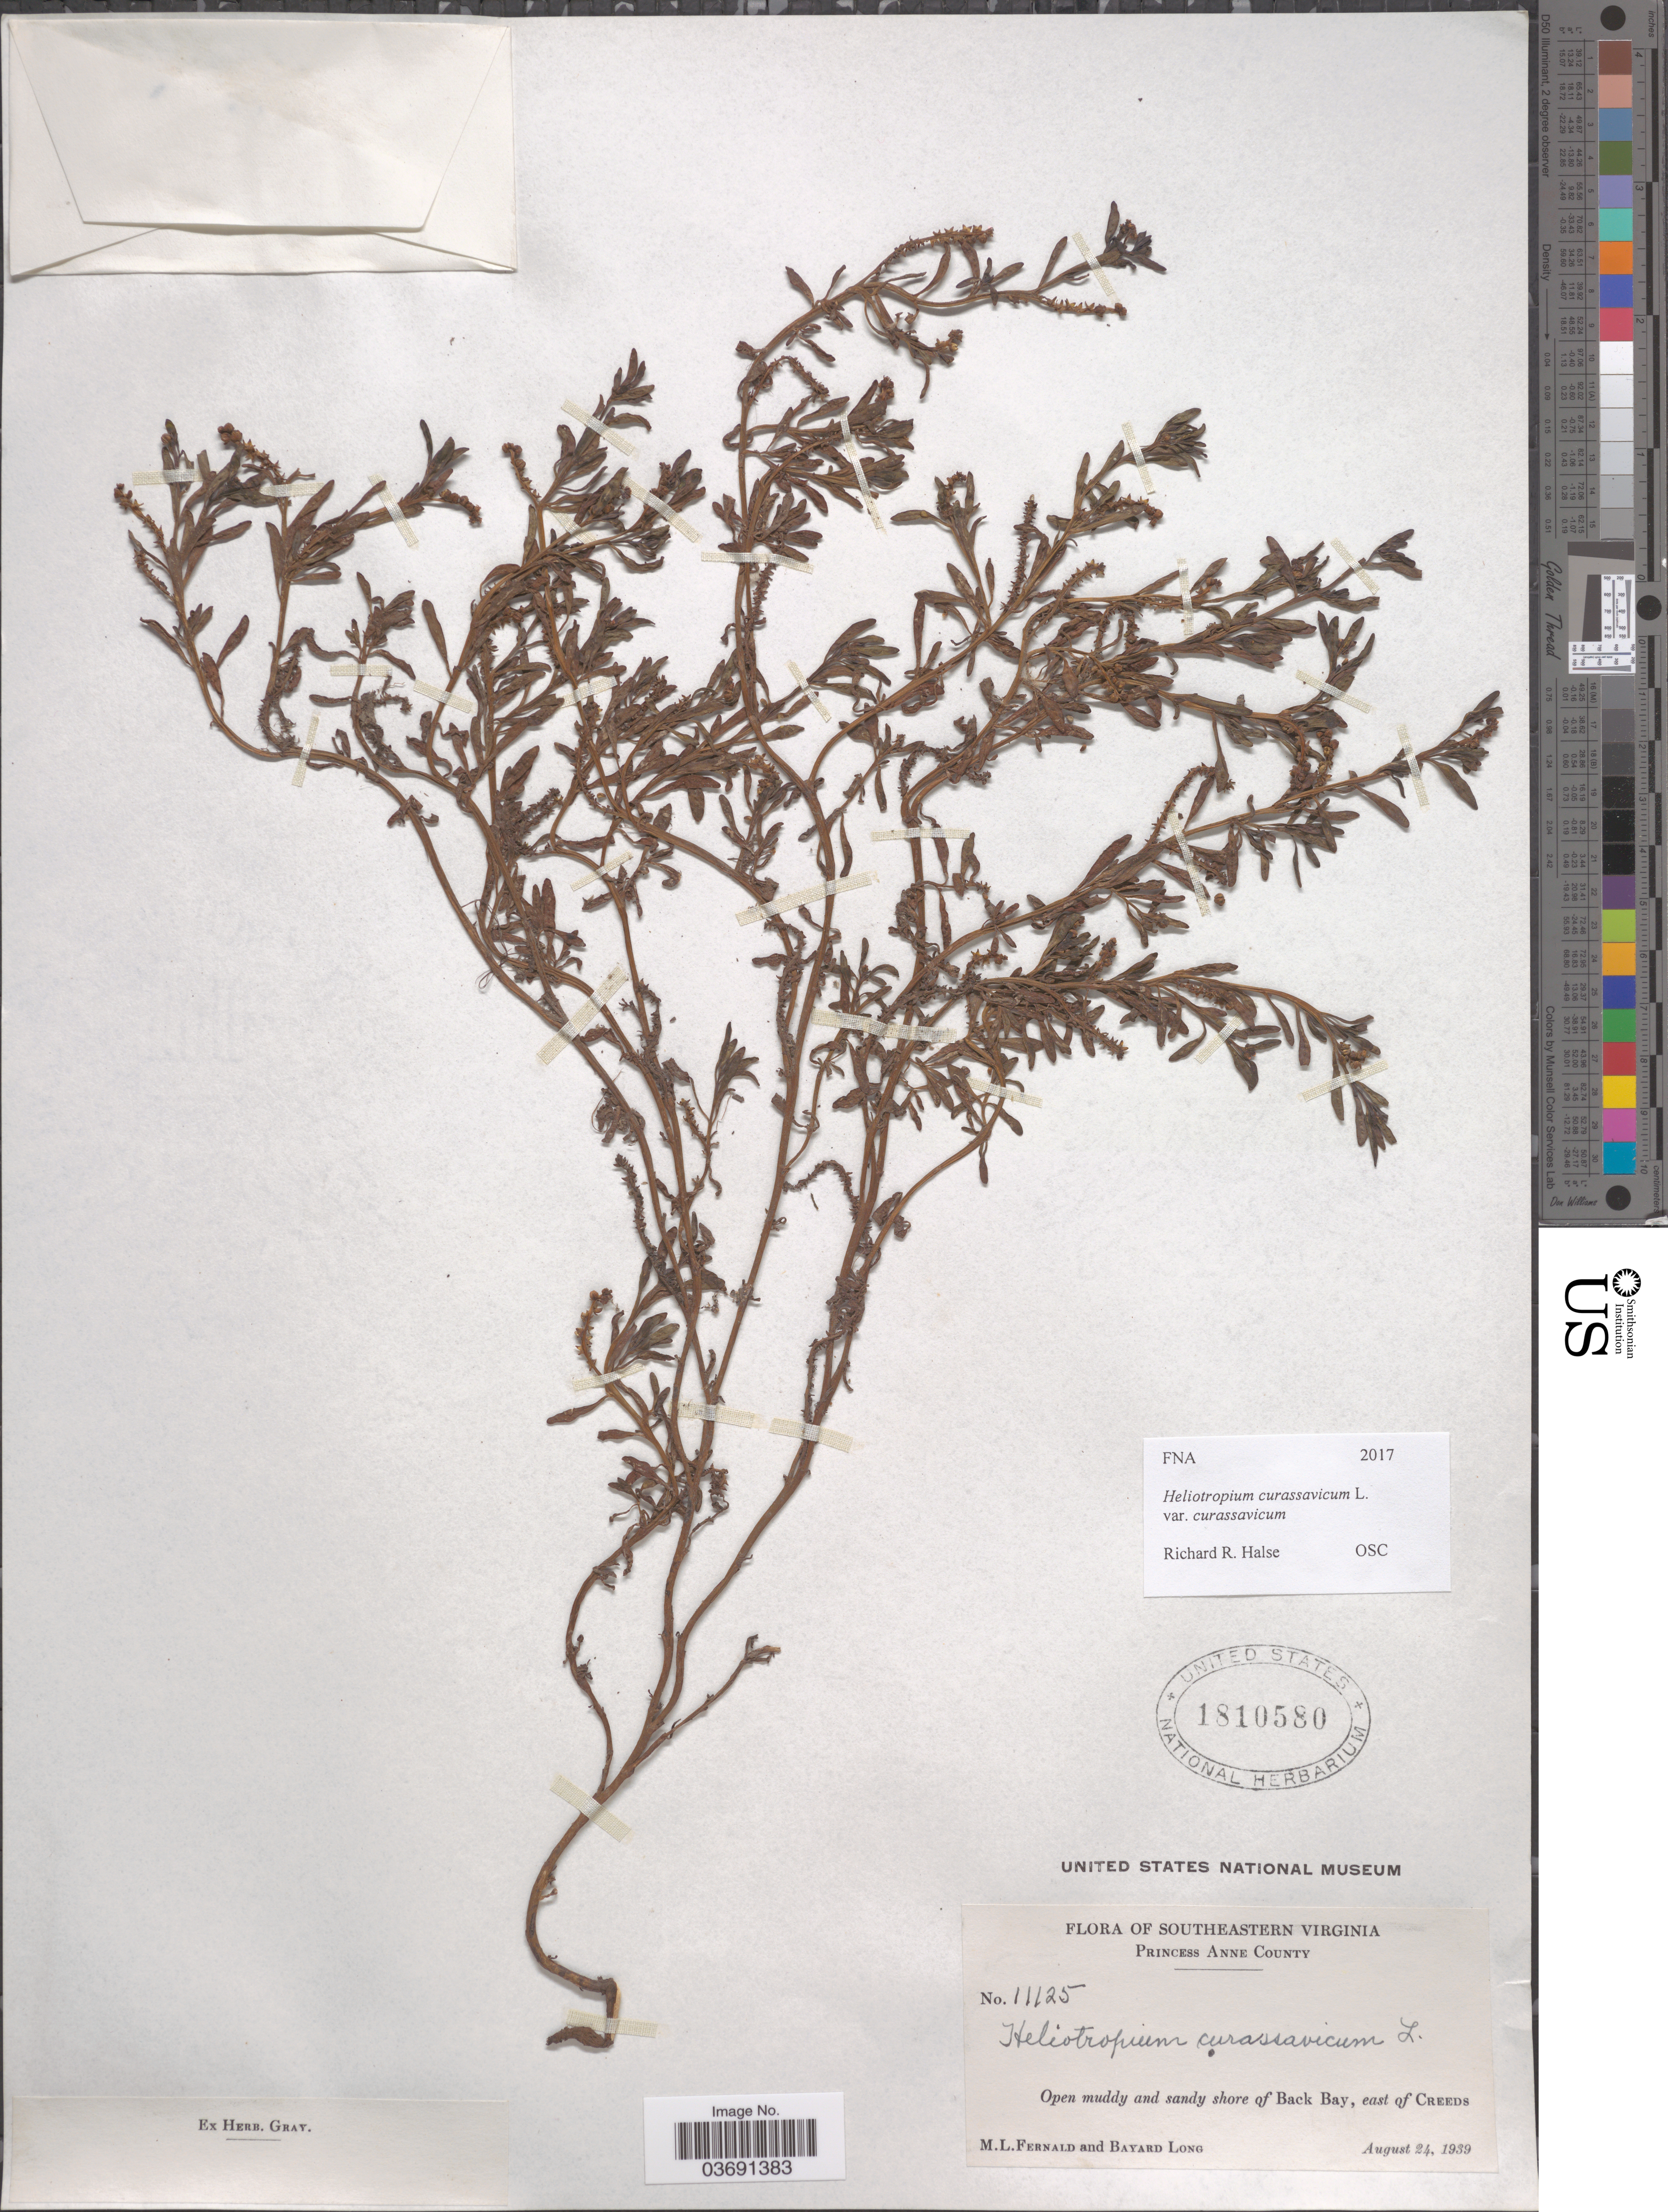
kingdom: Plantae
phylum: Tracheophyta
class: Magnoliopsida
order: Boraginales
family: Heliotropiaceae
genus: Heliotropium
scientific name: Heliotropium curassavicum var. curassavicum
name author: L.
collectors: M. L. Fernald & B. Long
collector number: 11125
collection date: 1939-08-24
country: United States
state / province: Virginia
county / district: City of Virginia Beach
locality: Southeastern Virginia. Princess Anne County. Open muddy and sandy shore of Back Bay, east of Creeds.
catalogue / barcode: US 1810580